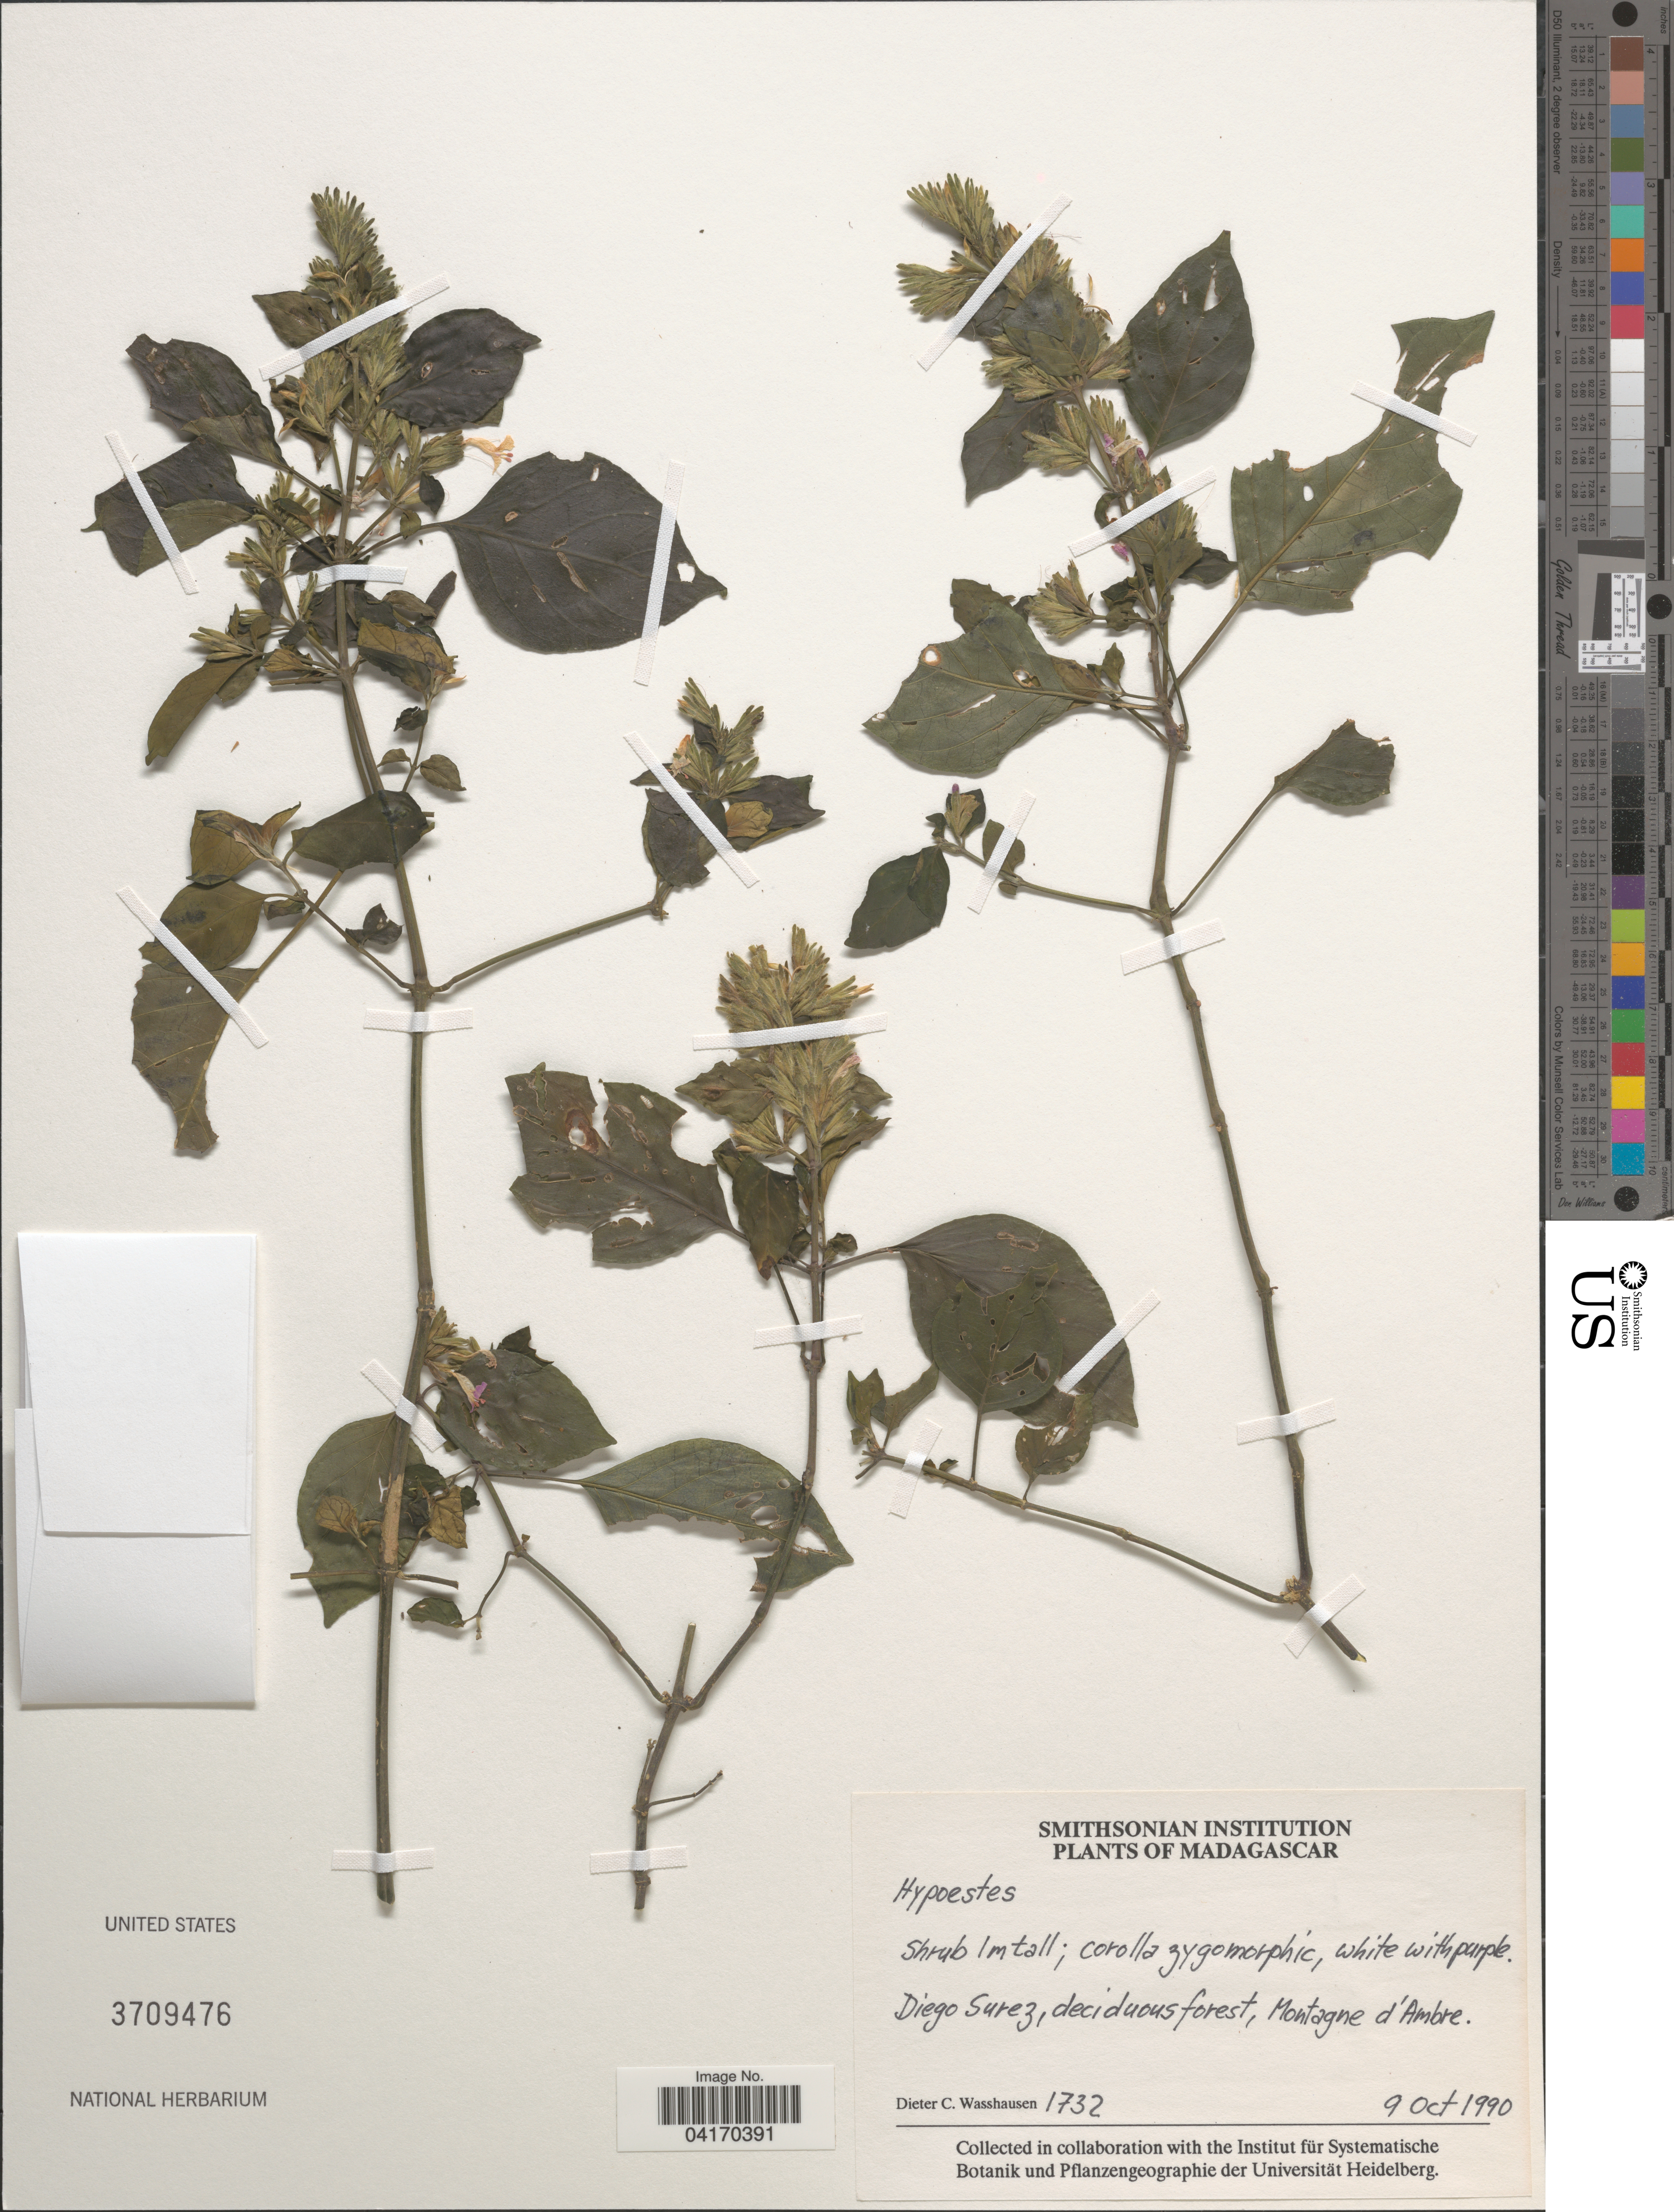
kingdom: Plantae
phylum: Tracheophyta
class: Magnoliopsida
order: Lamiales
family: Acanthaceae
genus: Hypoestes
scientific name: Hypoestes sp.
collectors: D. C. Wasshausen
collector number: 1732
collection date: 1990-10-09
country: Madagascar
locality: Diego Surez, deciduous forest, Montagne d'Ambre.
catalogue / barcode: US 3709476